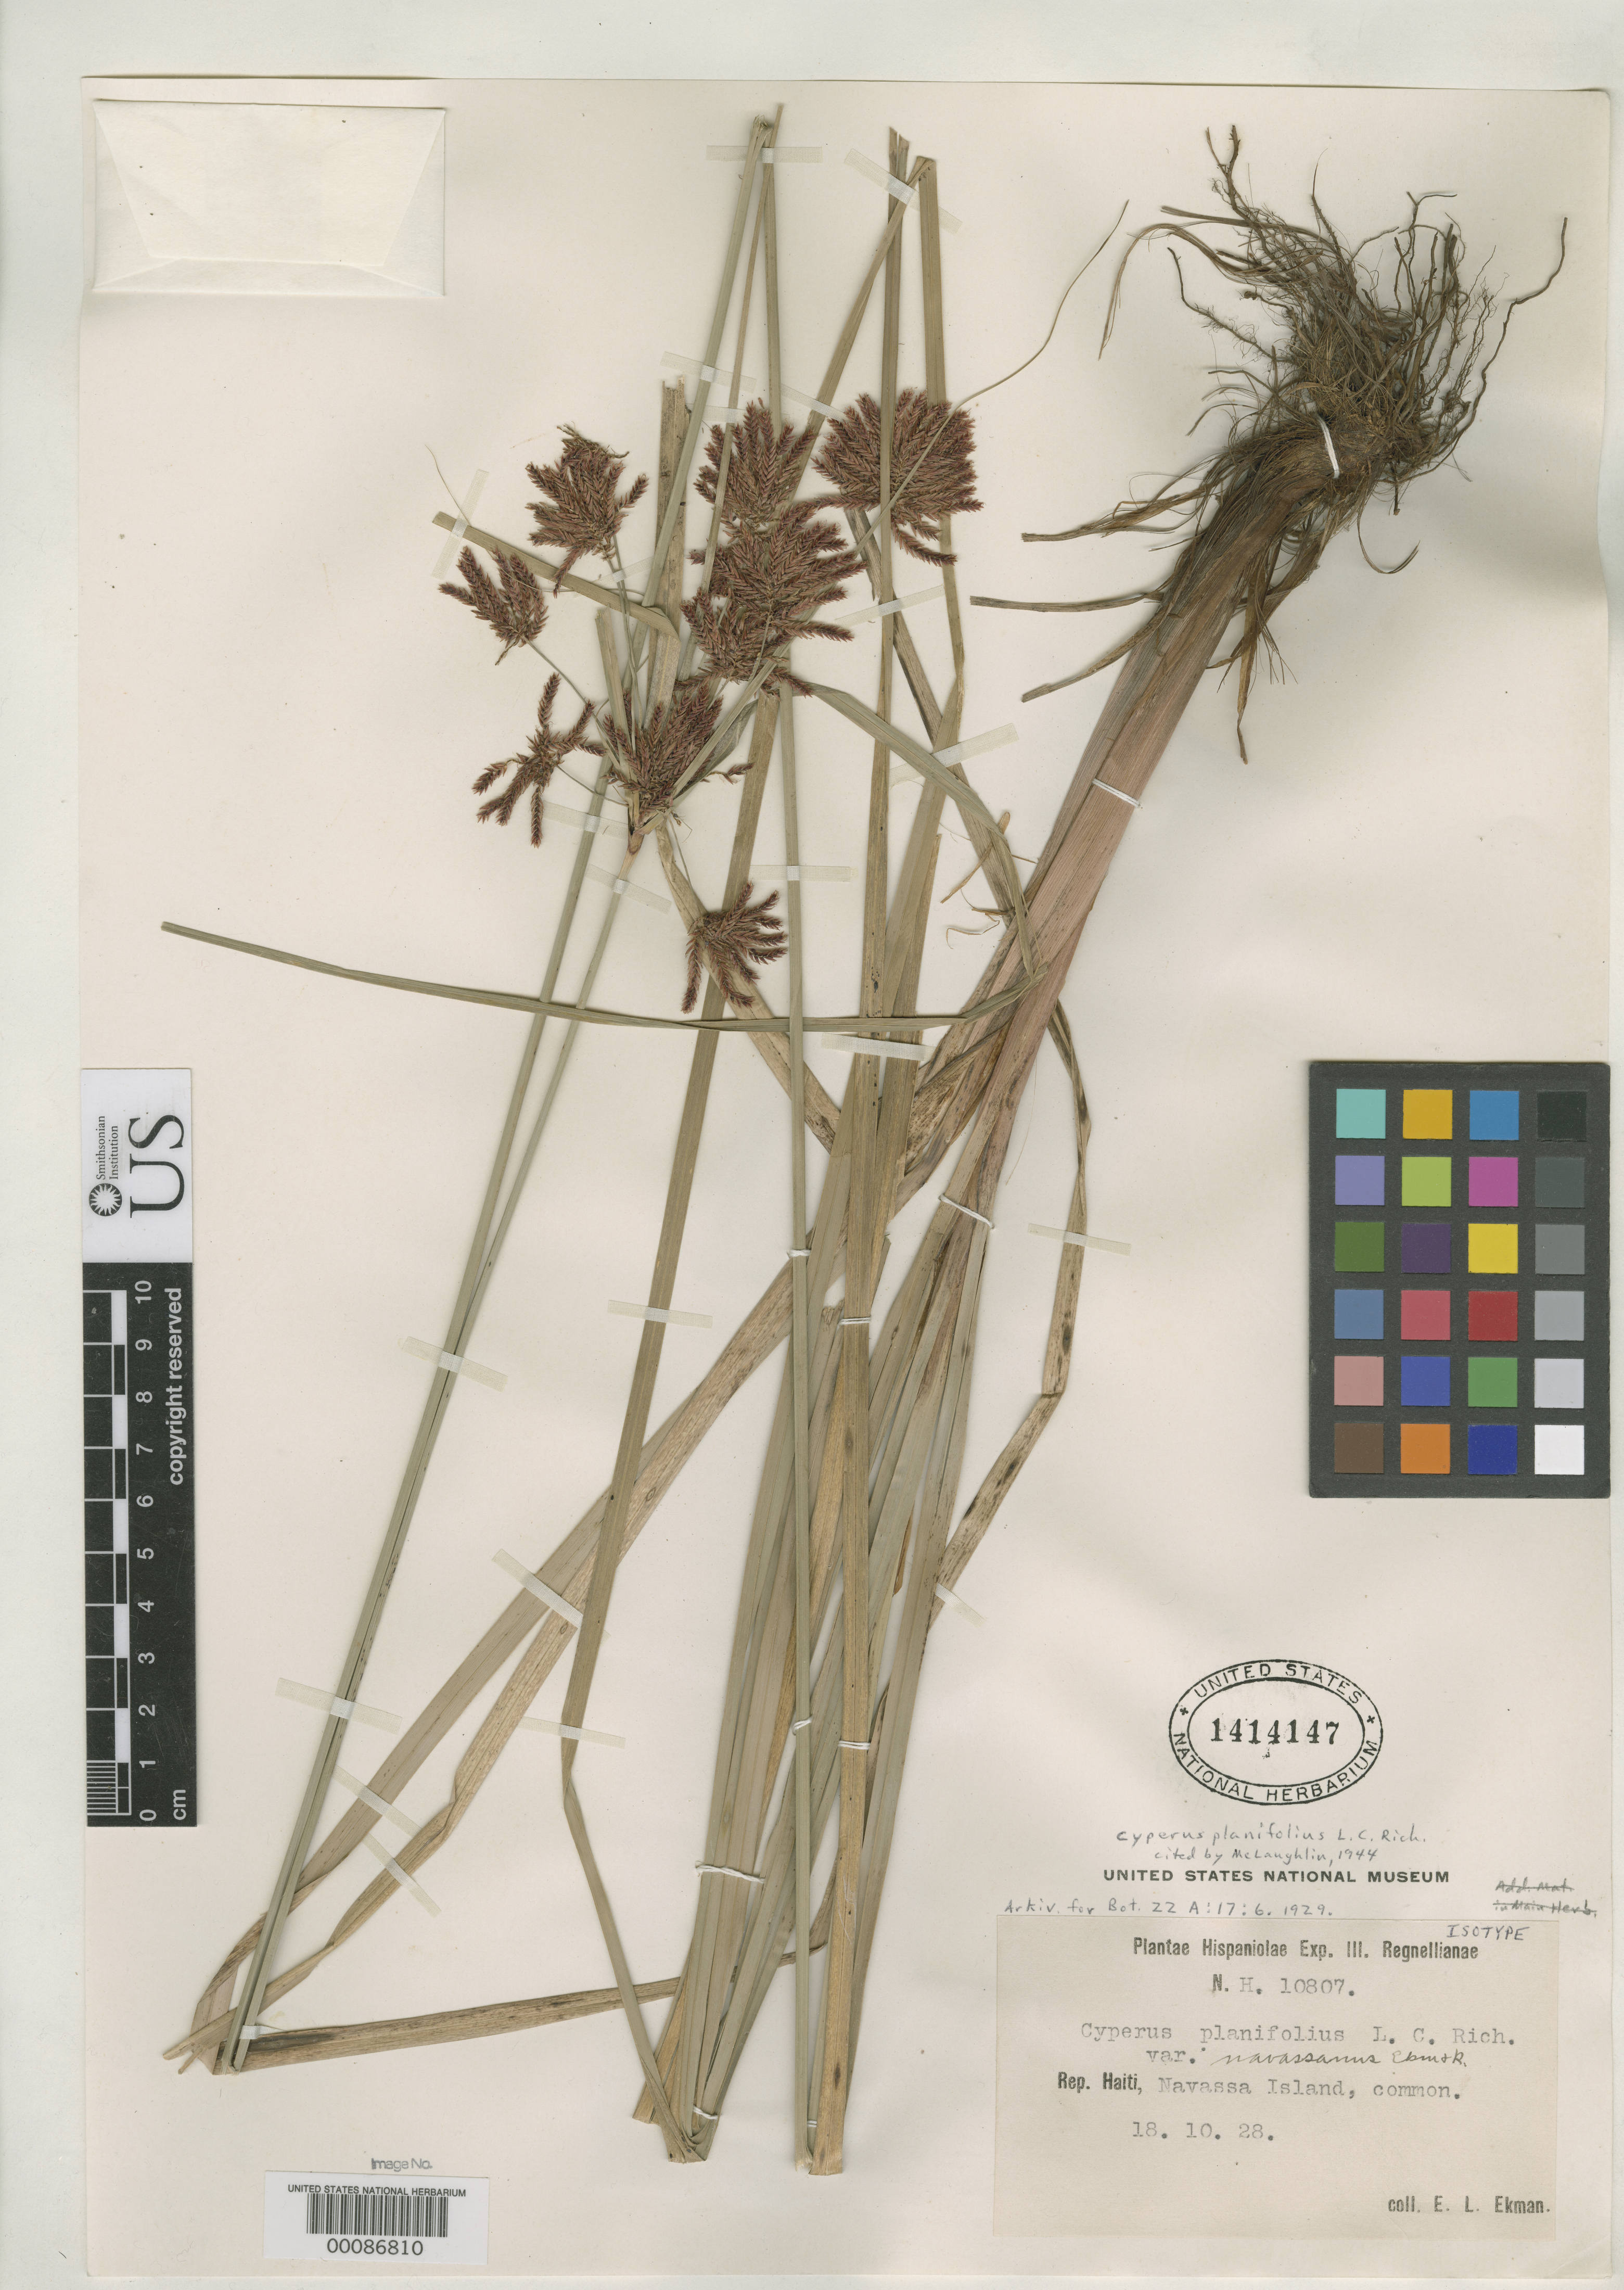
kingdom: Plantae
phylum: Tracheophyta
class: Liliopsida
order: Poales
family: Cyperaceae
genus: Cyperus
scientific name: Cyperus planifolius var. navassanus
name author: Ekman & Kük.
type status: Isotype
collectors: E. L. Ekman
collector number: H. 10807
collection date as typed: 18 Oct 1928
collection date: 1928-10-18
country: Navassa Island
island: Navassa Island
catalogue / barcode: US 1414147